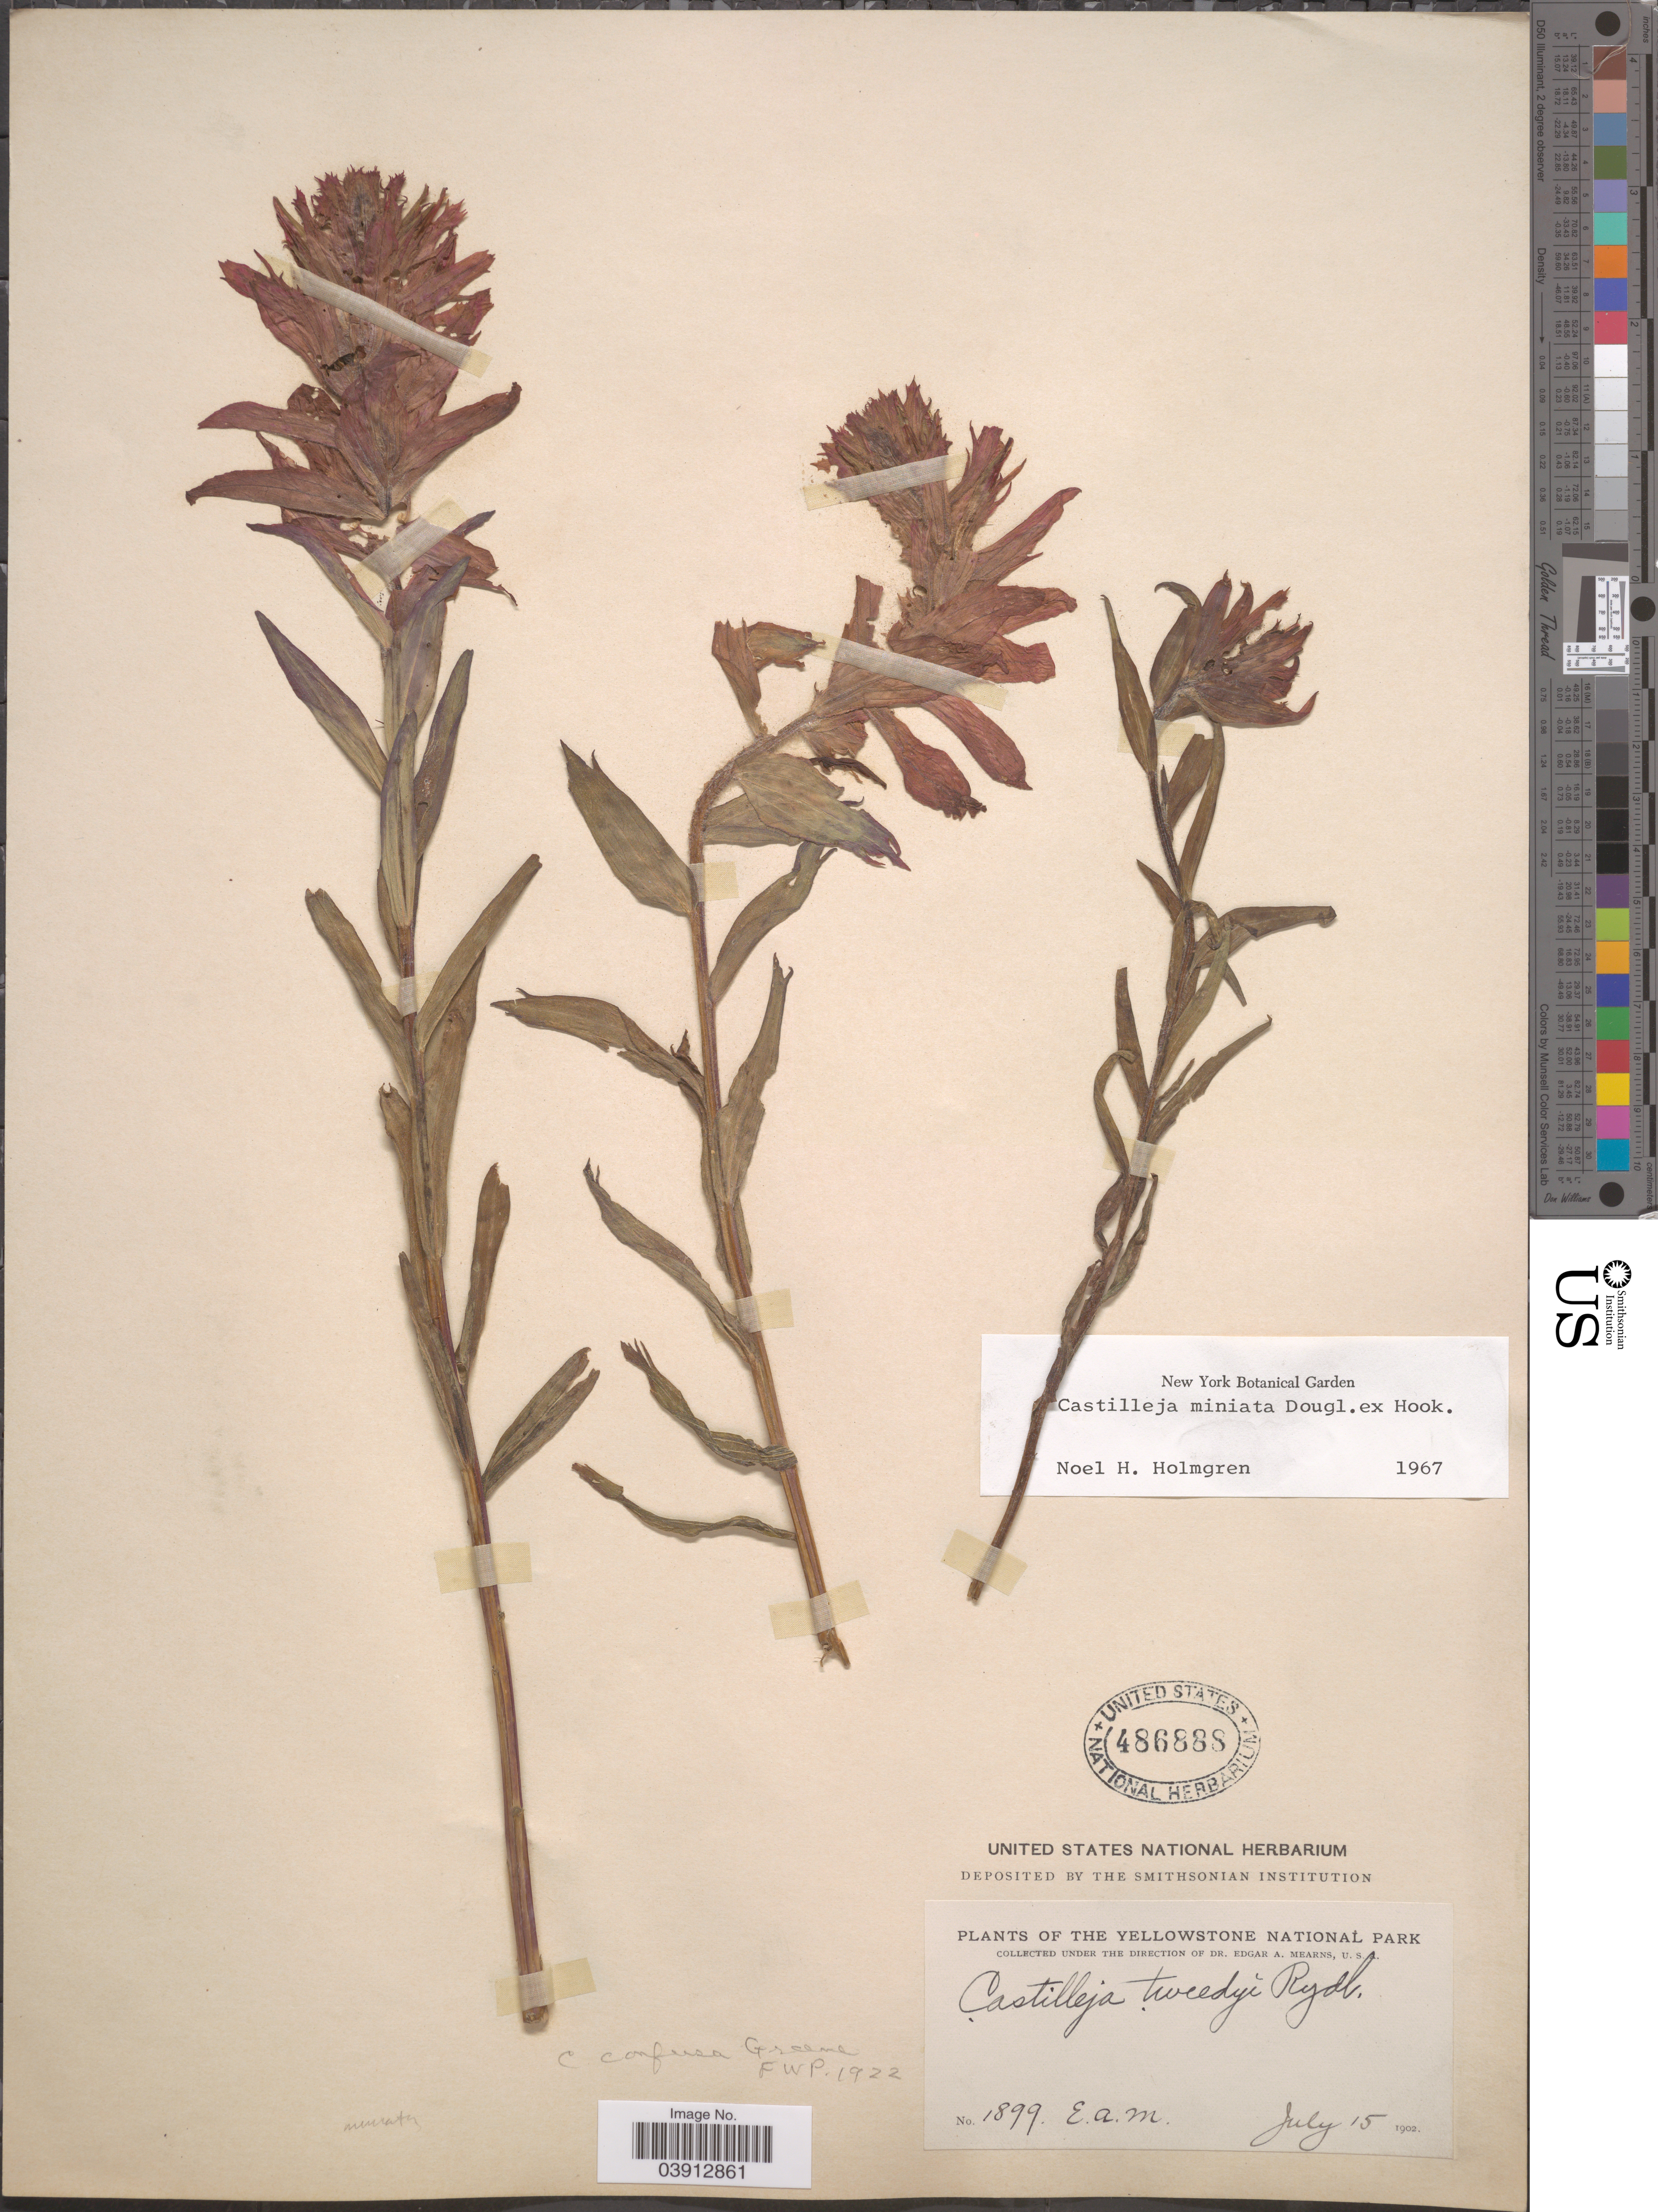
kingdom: Plantae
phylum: Tracheophyta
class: Magnoliopsida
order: Lamiales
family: Orobanchaceae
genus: Castilleja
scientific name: Castilleja miniata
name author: Douglas ex Hook.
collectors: E. A. Mearns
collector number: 1899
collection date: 1902-07-15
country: United States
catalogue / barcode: US 486888